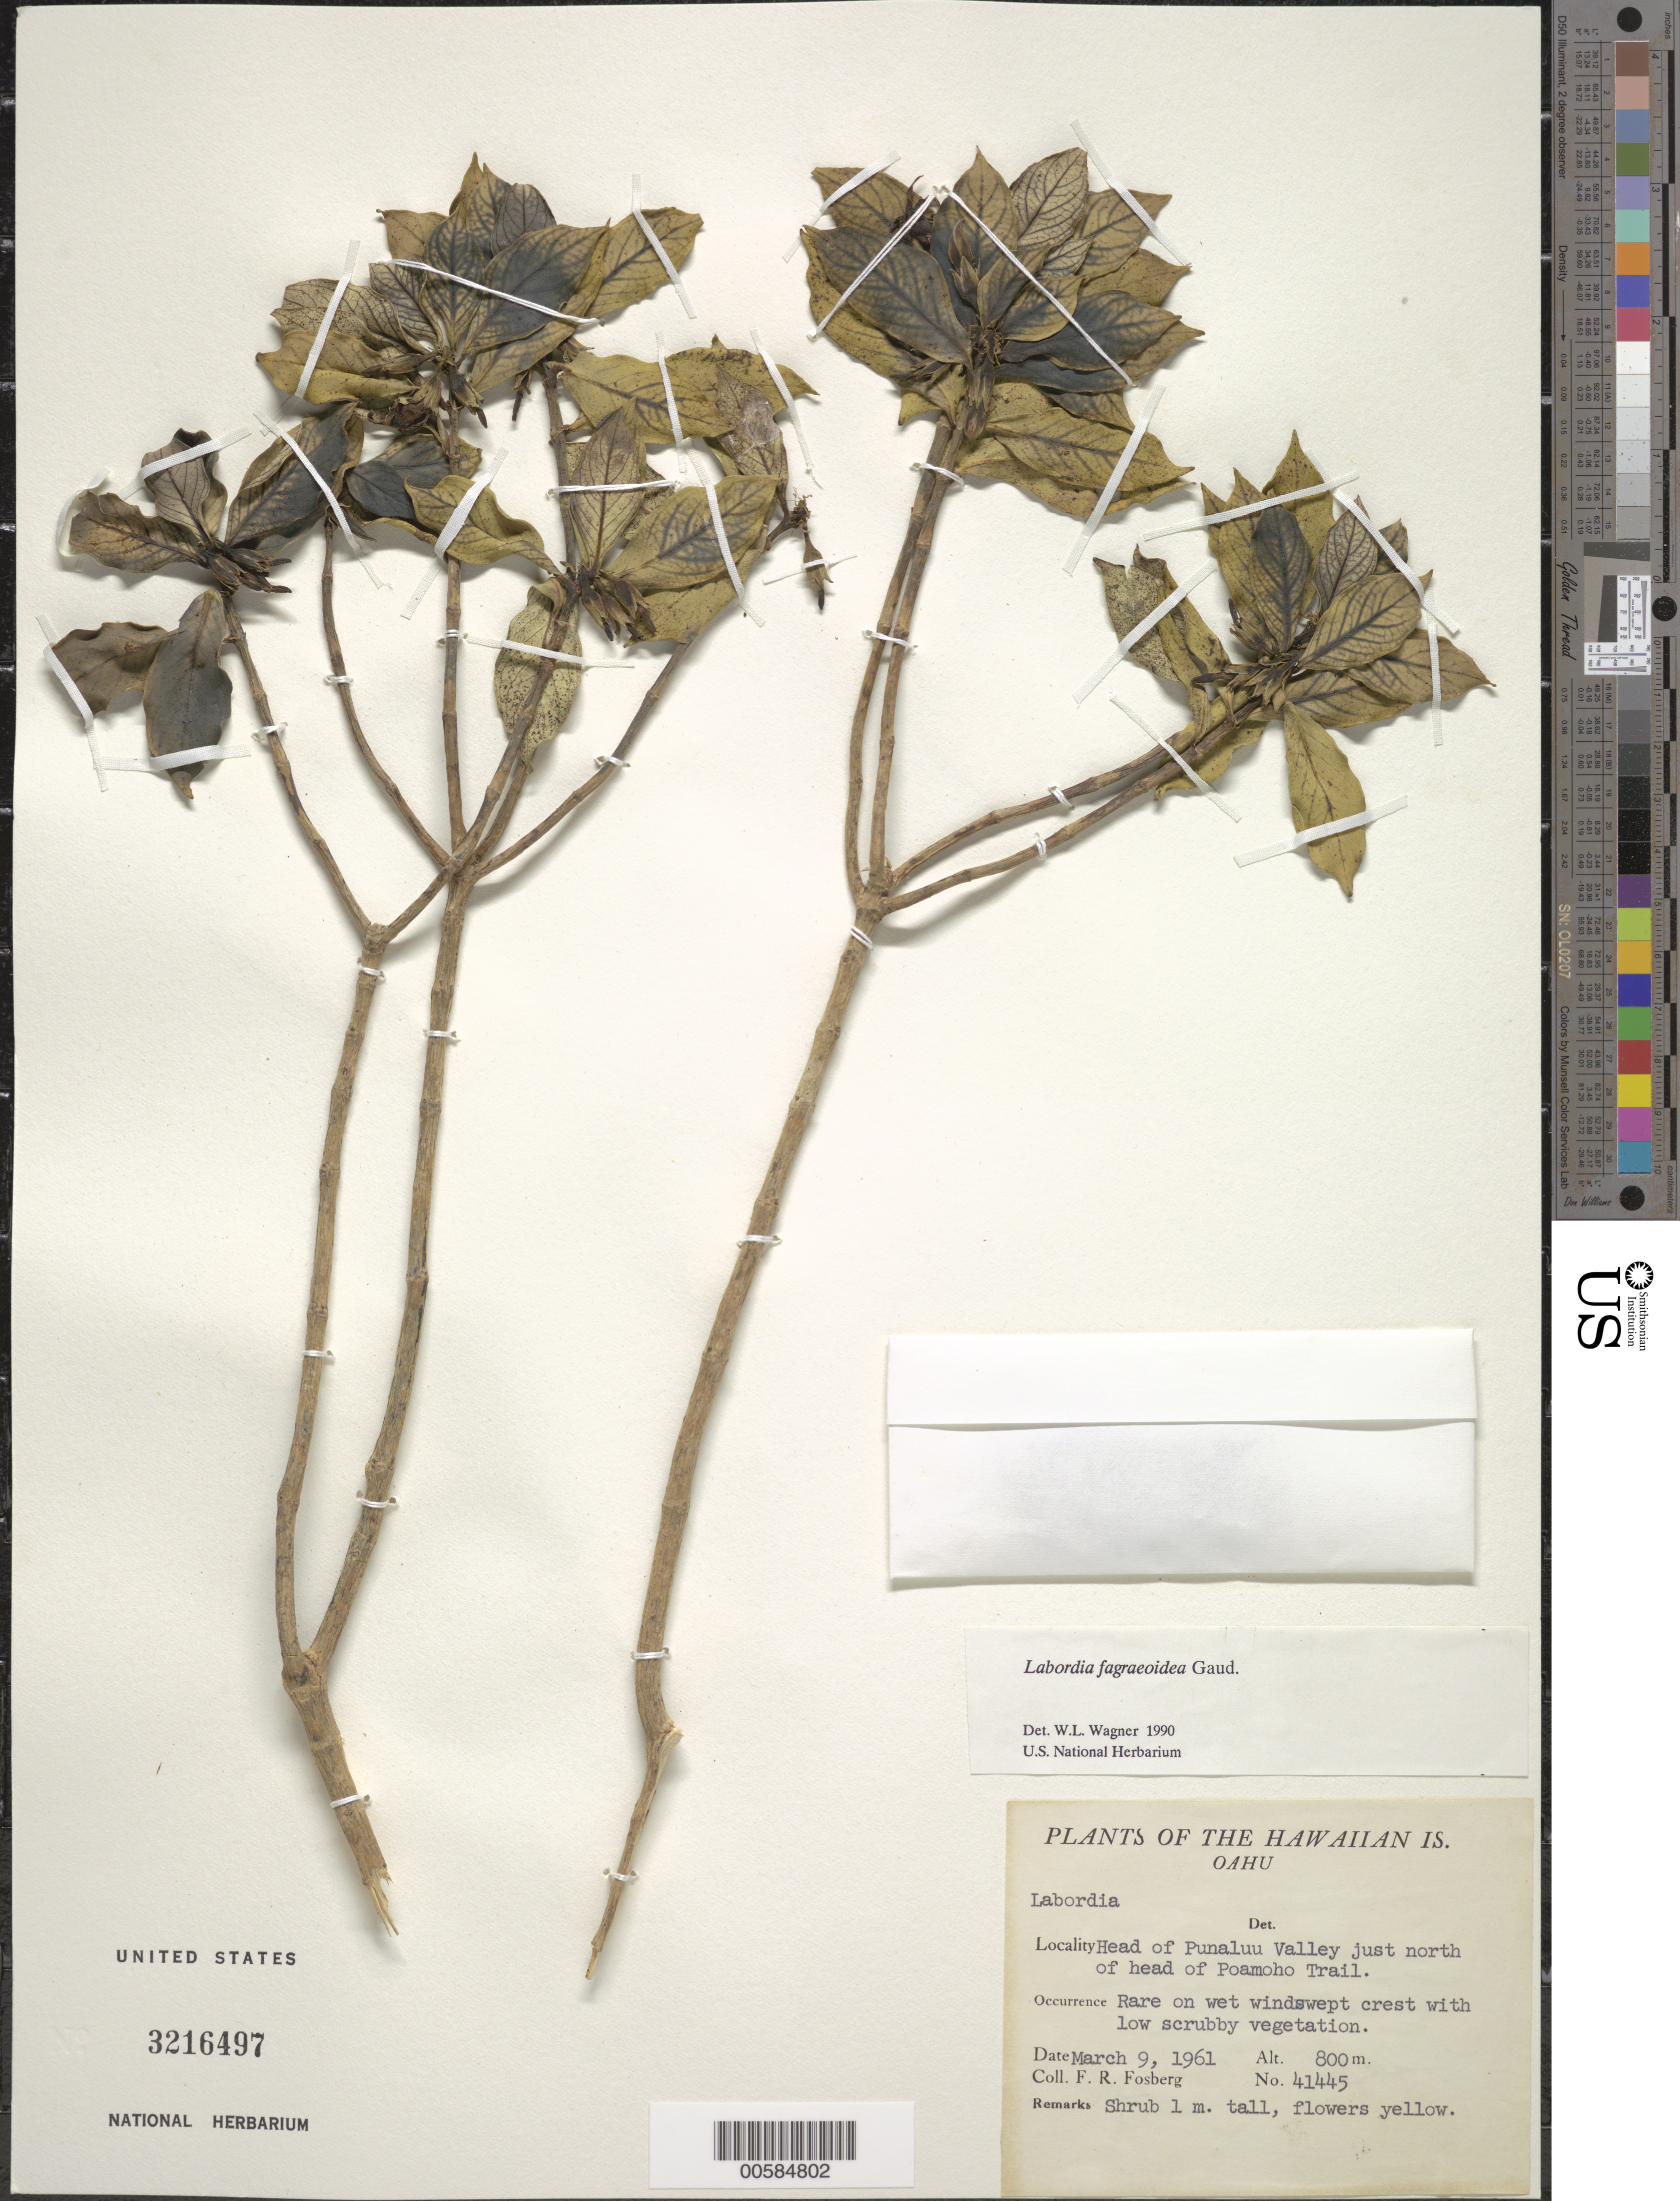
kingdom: Plantae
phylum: Tracheophyta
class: Magnoliopsida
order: Gentianales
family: Loganiaceae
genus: Geniostoma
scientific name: Geniostoma gaudichaudii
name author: B.J. Conn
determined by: Wagner, W. L., (BOT), Smithsonian Institution - National Museum of Natural History (UNITED STATES)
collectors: F. R. Fosberg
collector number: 41445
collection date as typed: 9 Mar 1961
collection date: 1961-03-09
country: United States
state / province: Hawaii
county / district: Honolulu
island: Oahu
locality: Head of Punaluu Valley just N of head of Poamoho Trail.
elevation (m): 800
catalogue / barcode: US 3216497